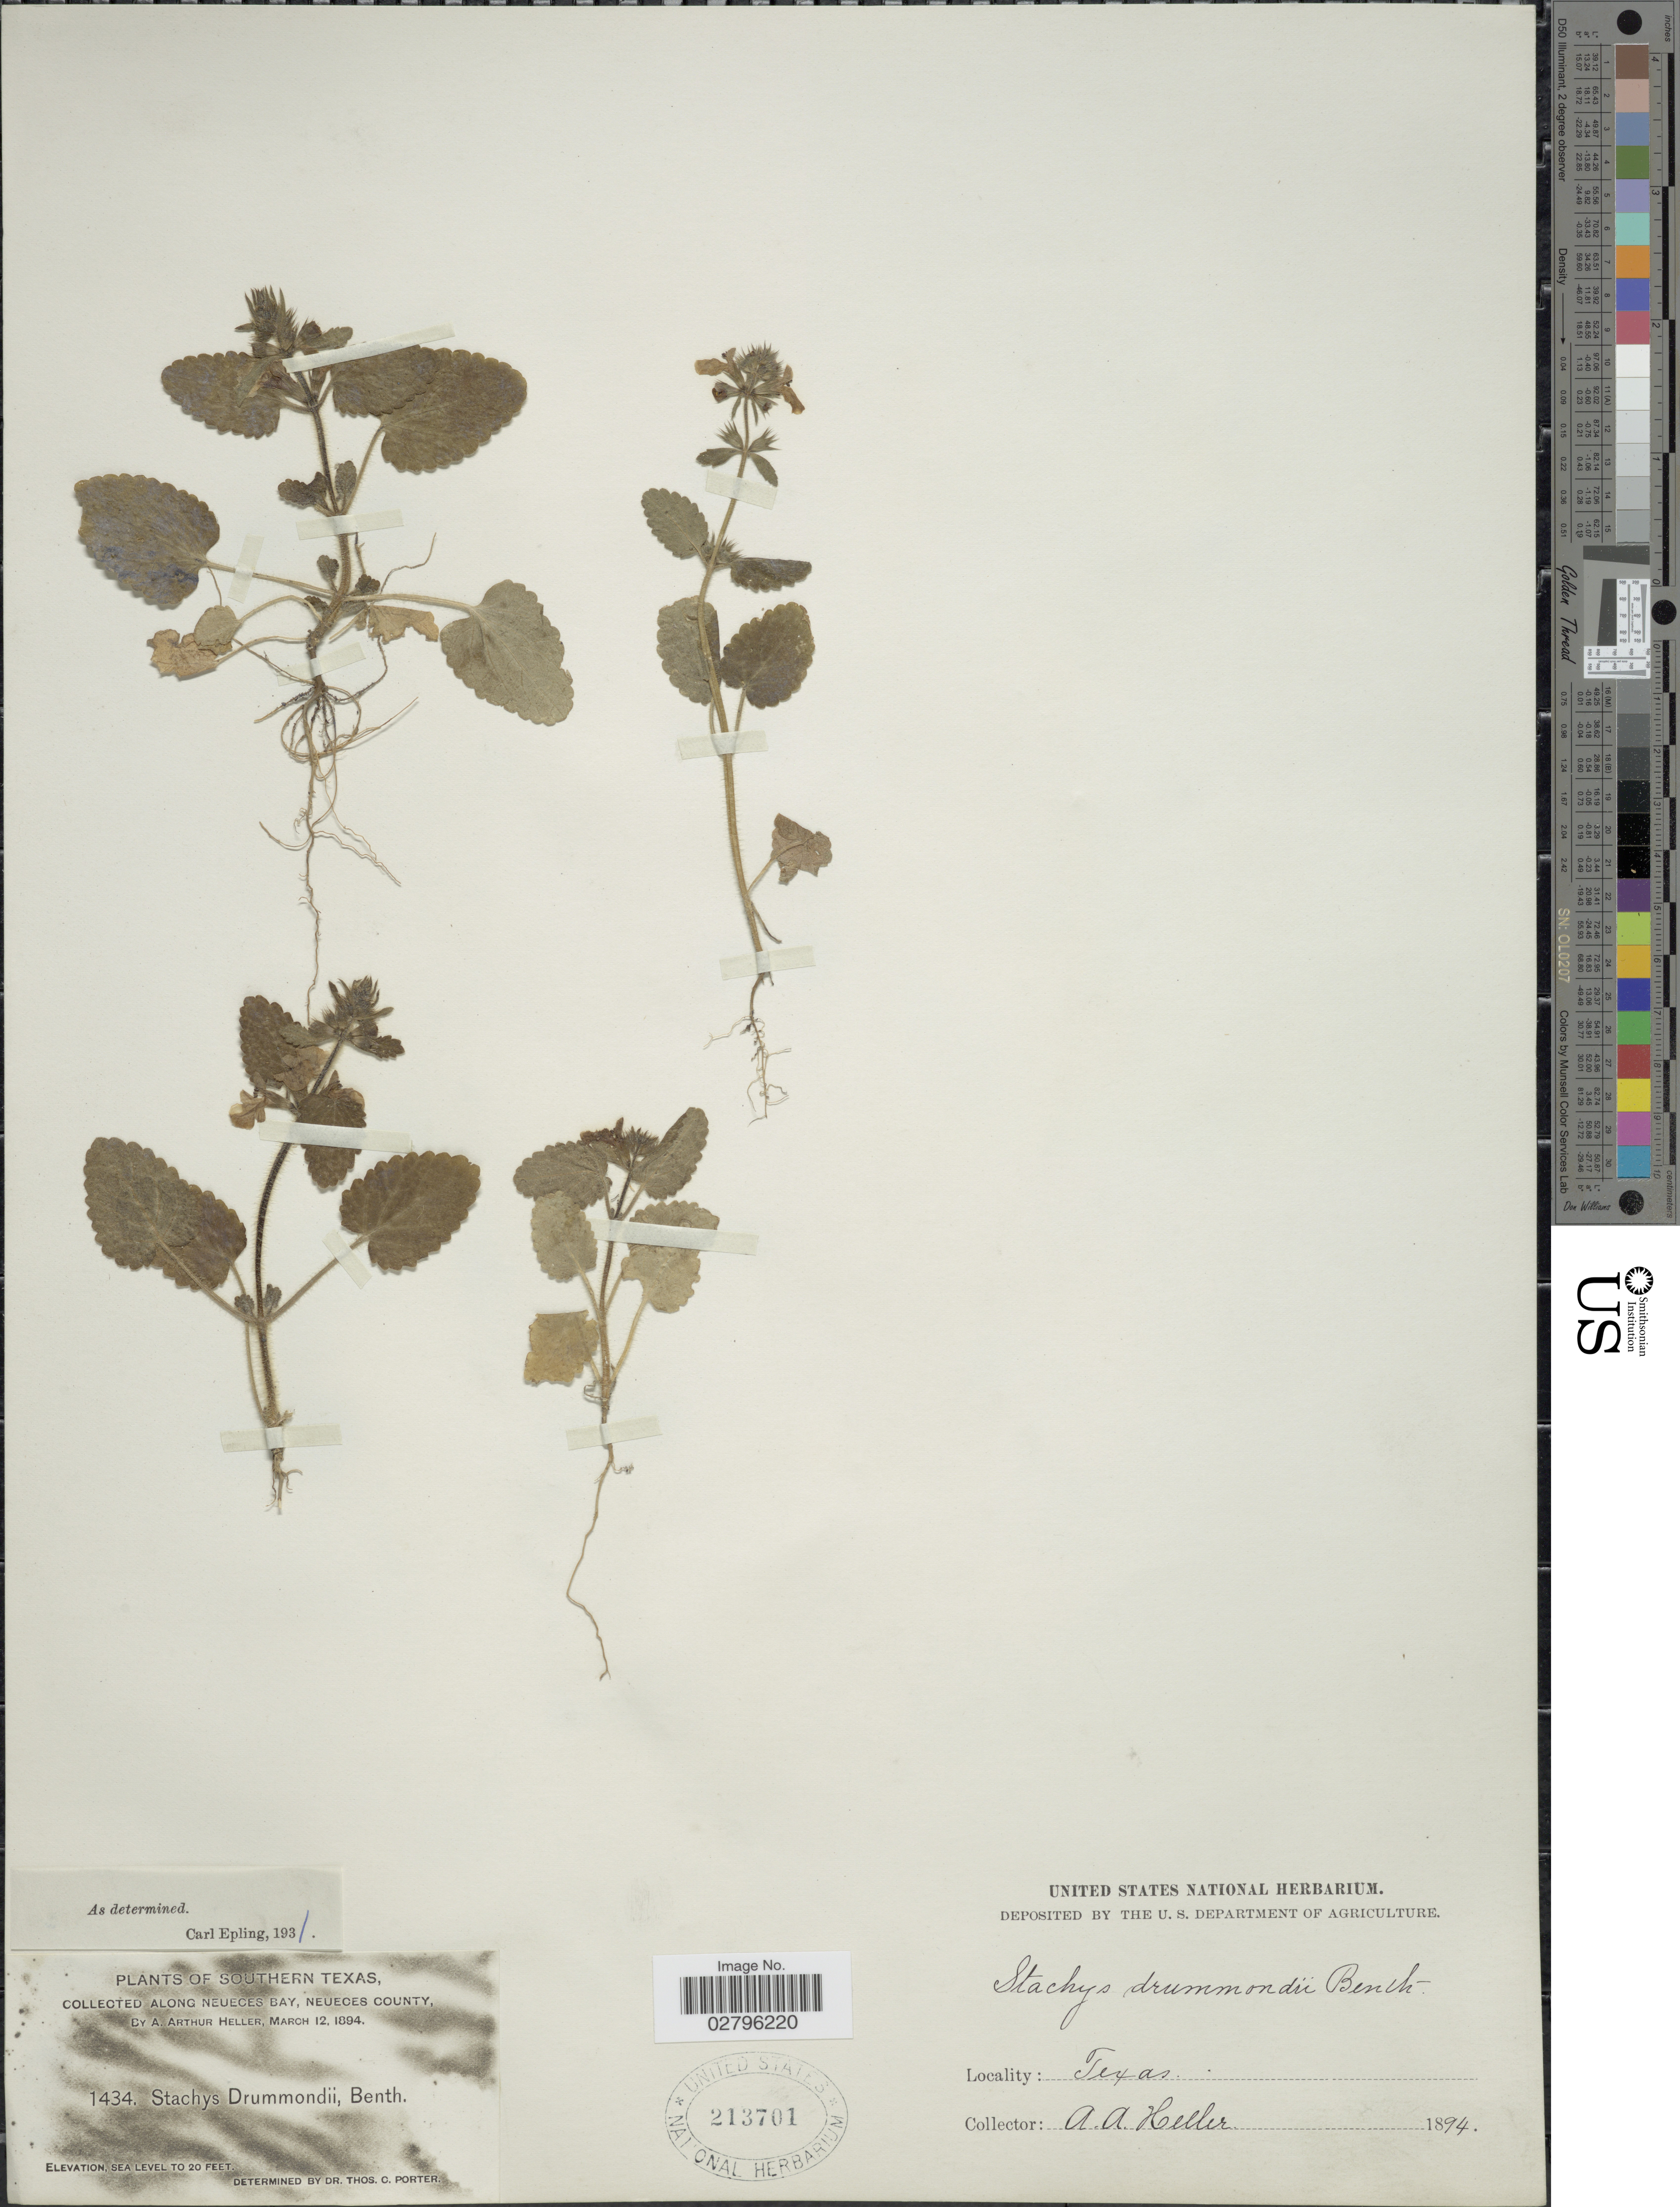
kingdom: Plantae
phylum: Tracheophyta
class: Magnoliopsida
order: Lamiales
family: Lamiaceae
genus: Stachys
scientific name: Stachys drummondii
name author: Benth.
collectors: A. A. Heller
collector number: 1434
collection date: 1894-03-12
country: United States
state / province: Texas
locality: Southern Texas. Along Neueces Bay, Neueces County.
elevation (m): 6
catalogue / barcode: US 213701